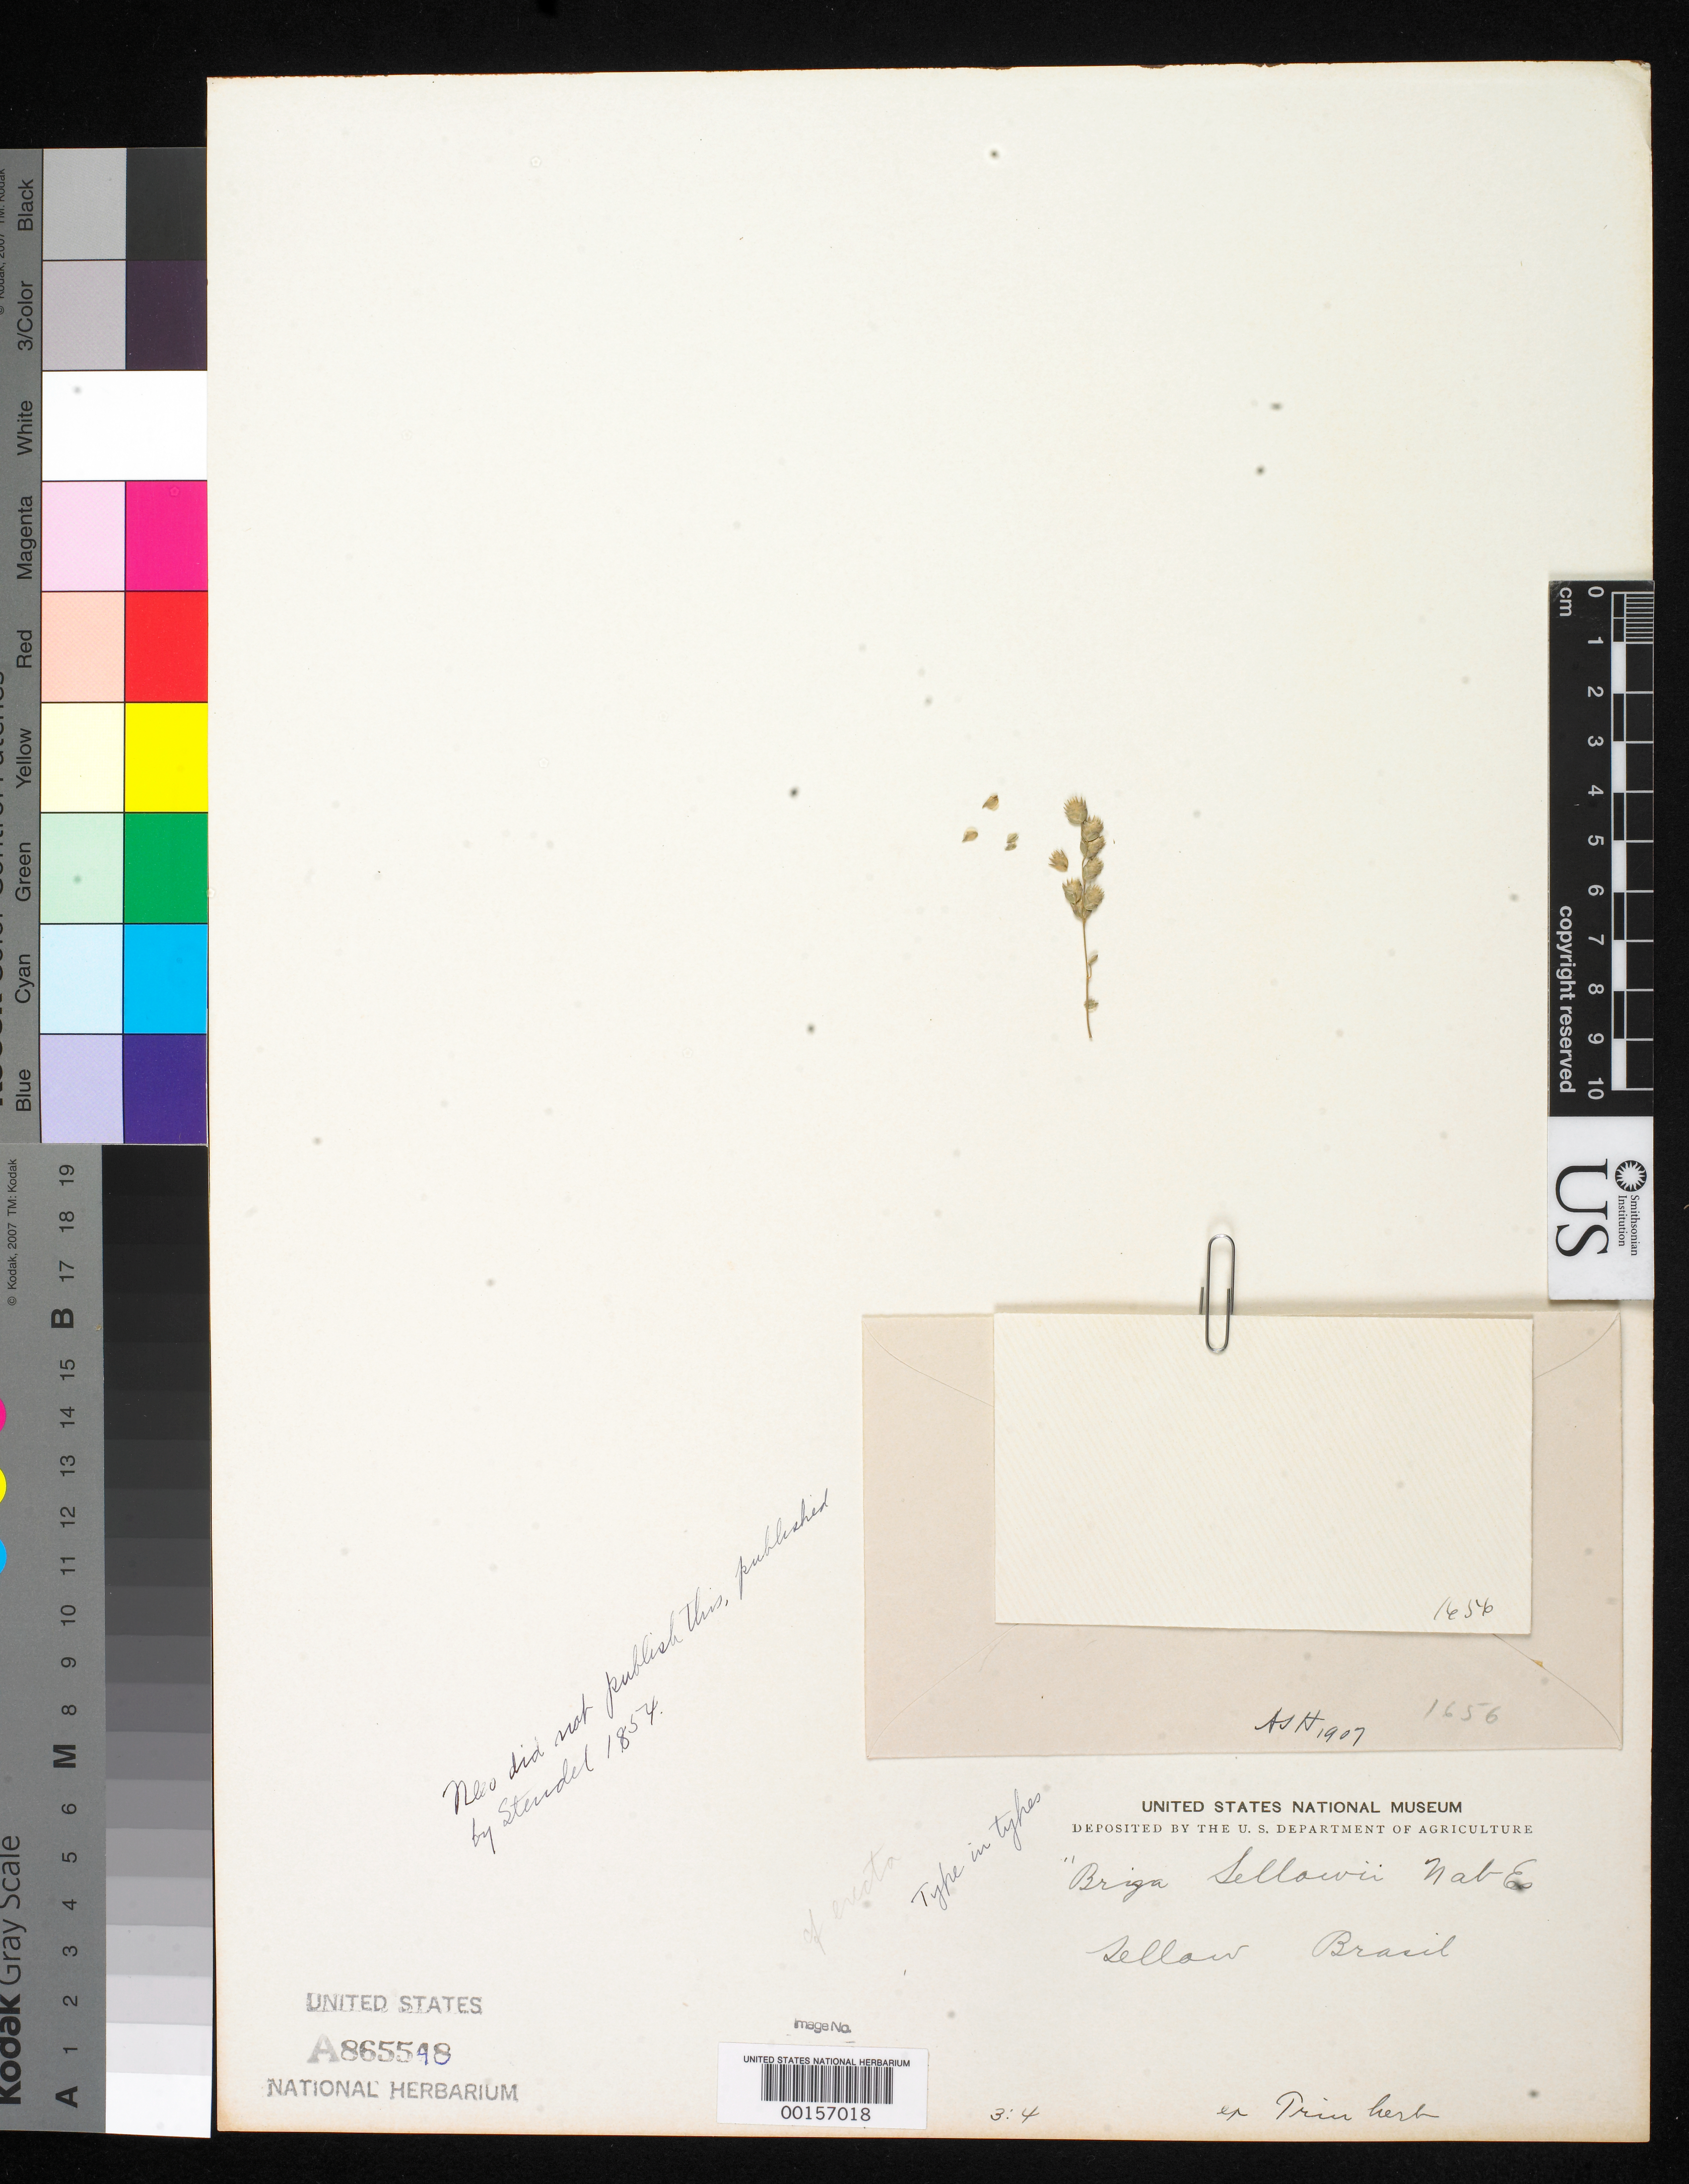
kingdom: Plantae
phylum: Tracheophyta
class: Liliopsida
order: Poales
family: Poaceae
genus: Briza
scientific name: Briza sellowii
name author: Nees ex Steud.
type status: Type Fragment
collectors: F. Sellow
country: Brazil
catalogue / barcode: US 865548A